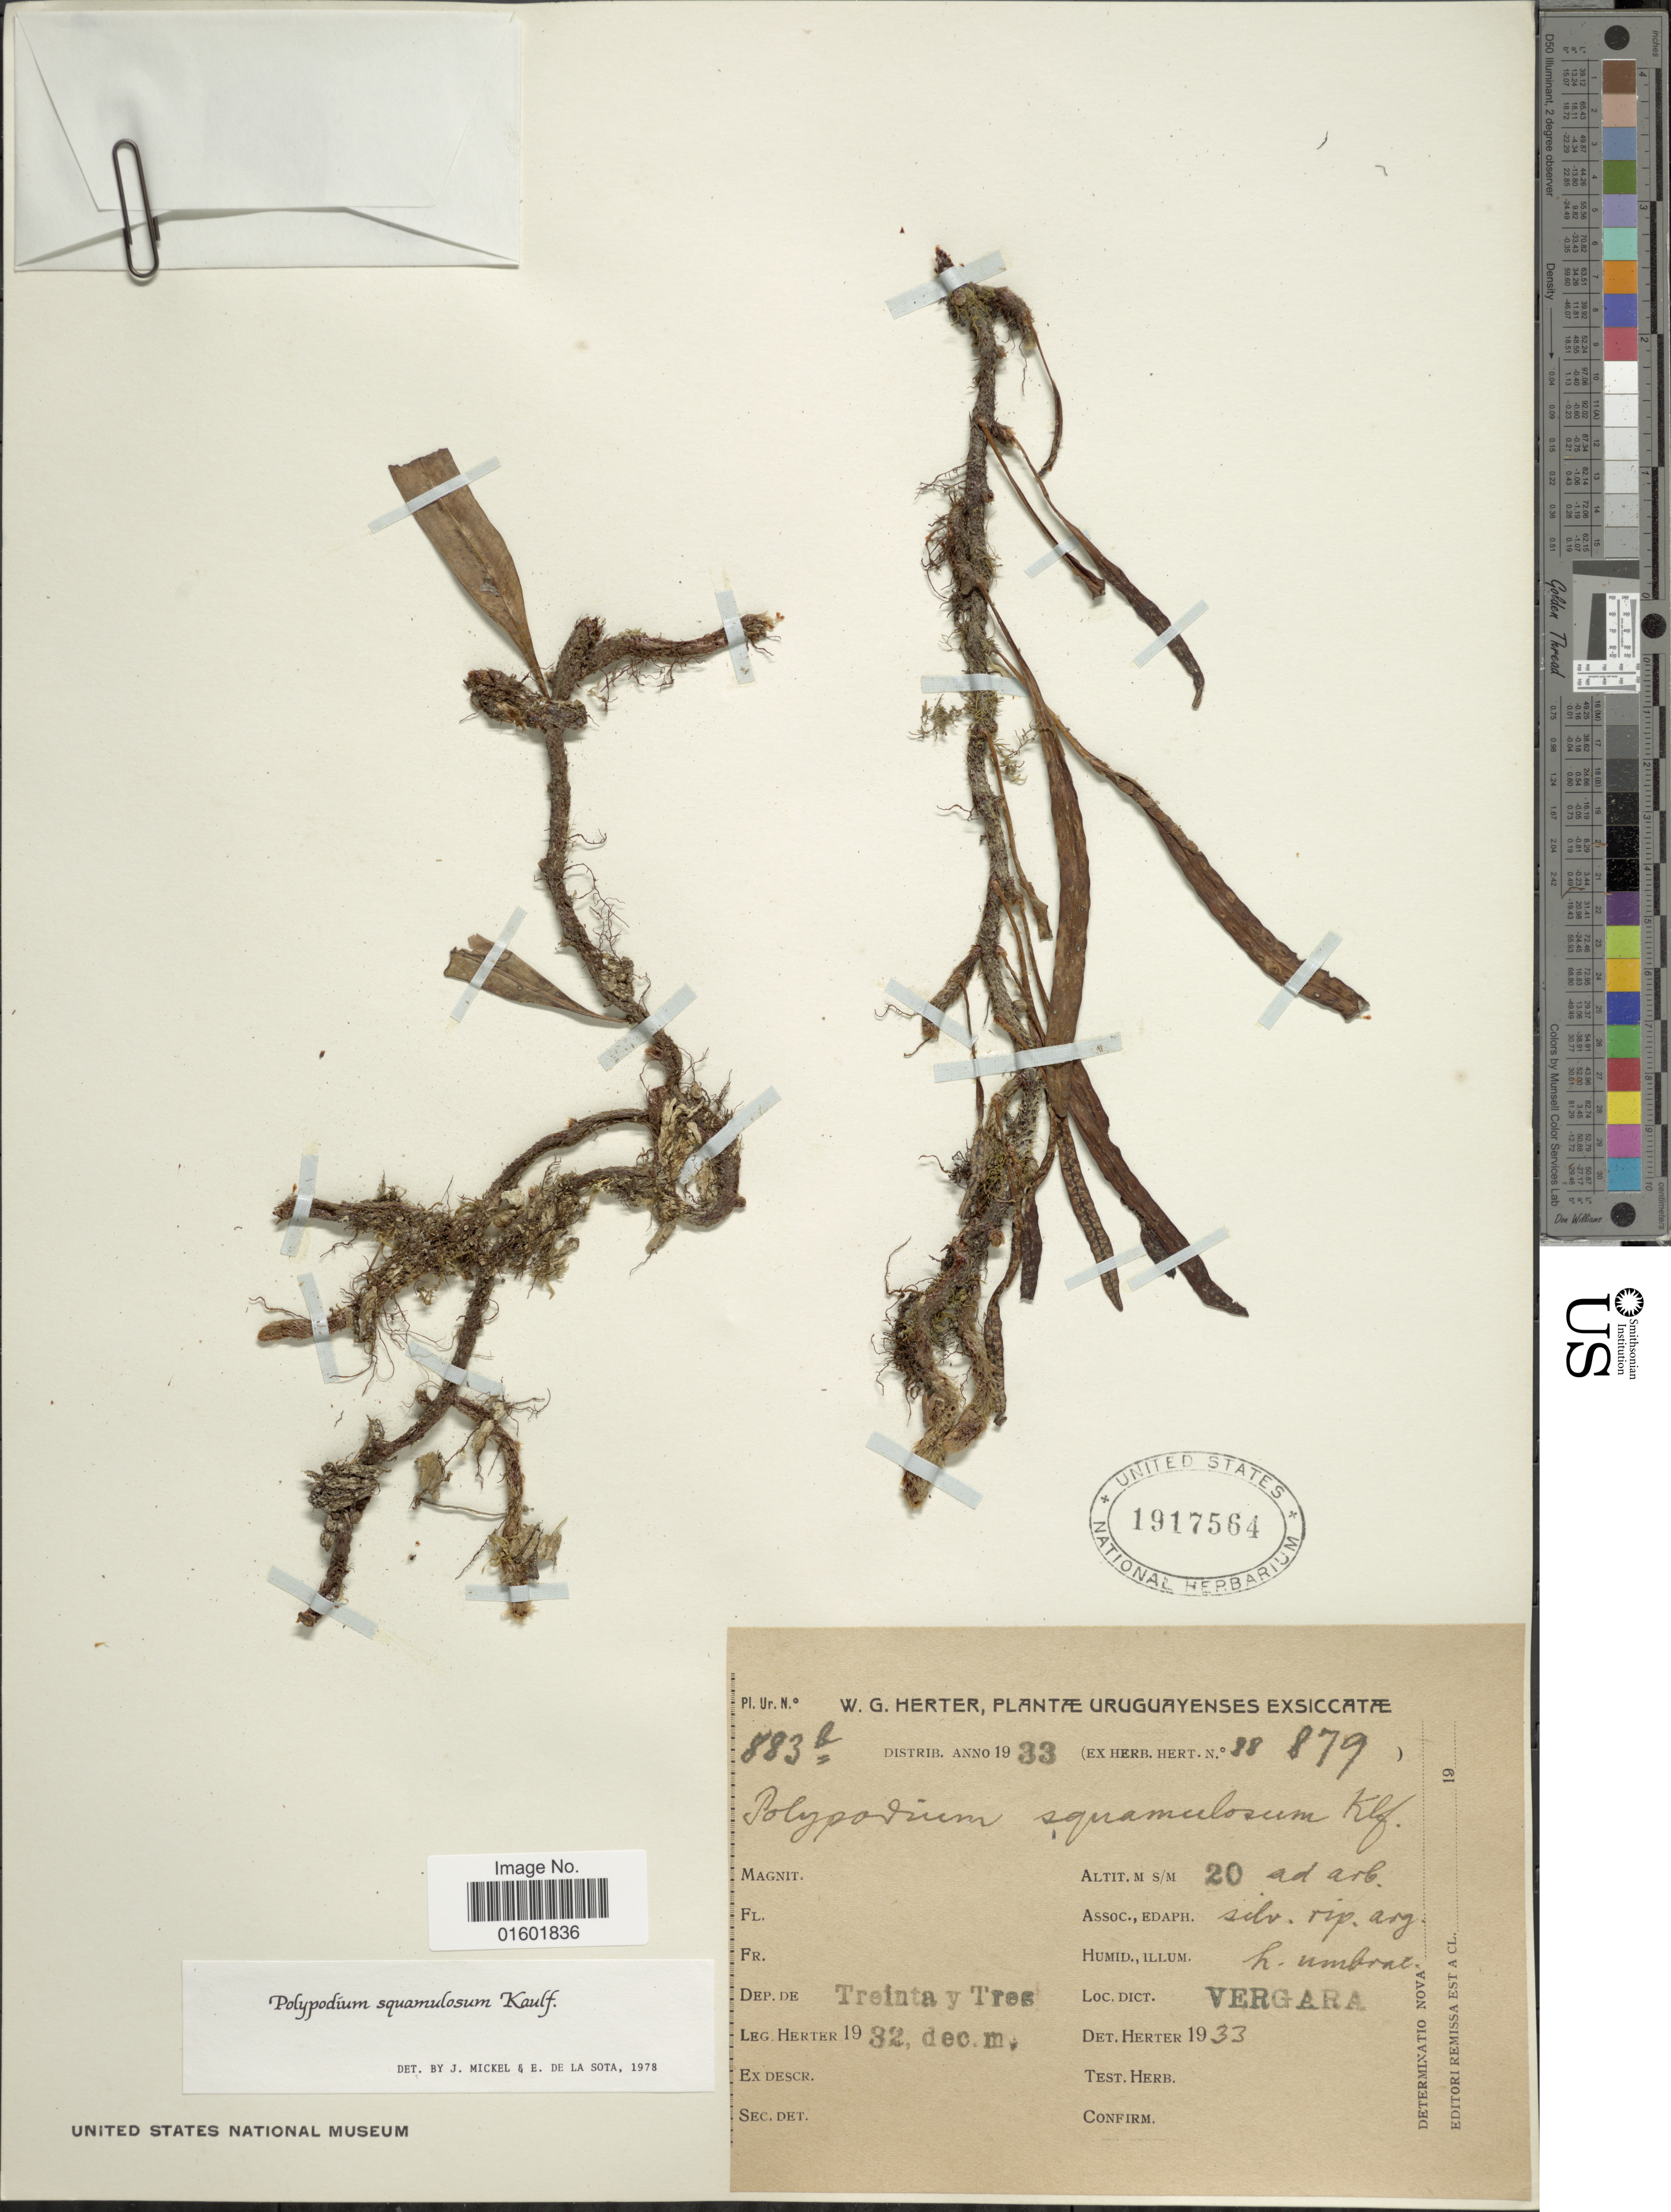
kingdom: Plantae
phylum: Tracheophyta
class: Polypodiopsida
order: Polypodiales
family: Polypodiaceae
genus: Microgramma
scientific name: Microgramma squamulosa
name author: (Kaulf.) Sota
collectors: W. G. Herter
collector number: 883b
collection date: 1932-12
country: Uruguay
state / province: Treinta y Tres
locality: Vergara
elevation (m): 20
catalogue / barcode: US 1917564